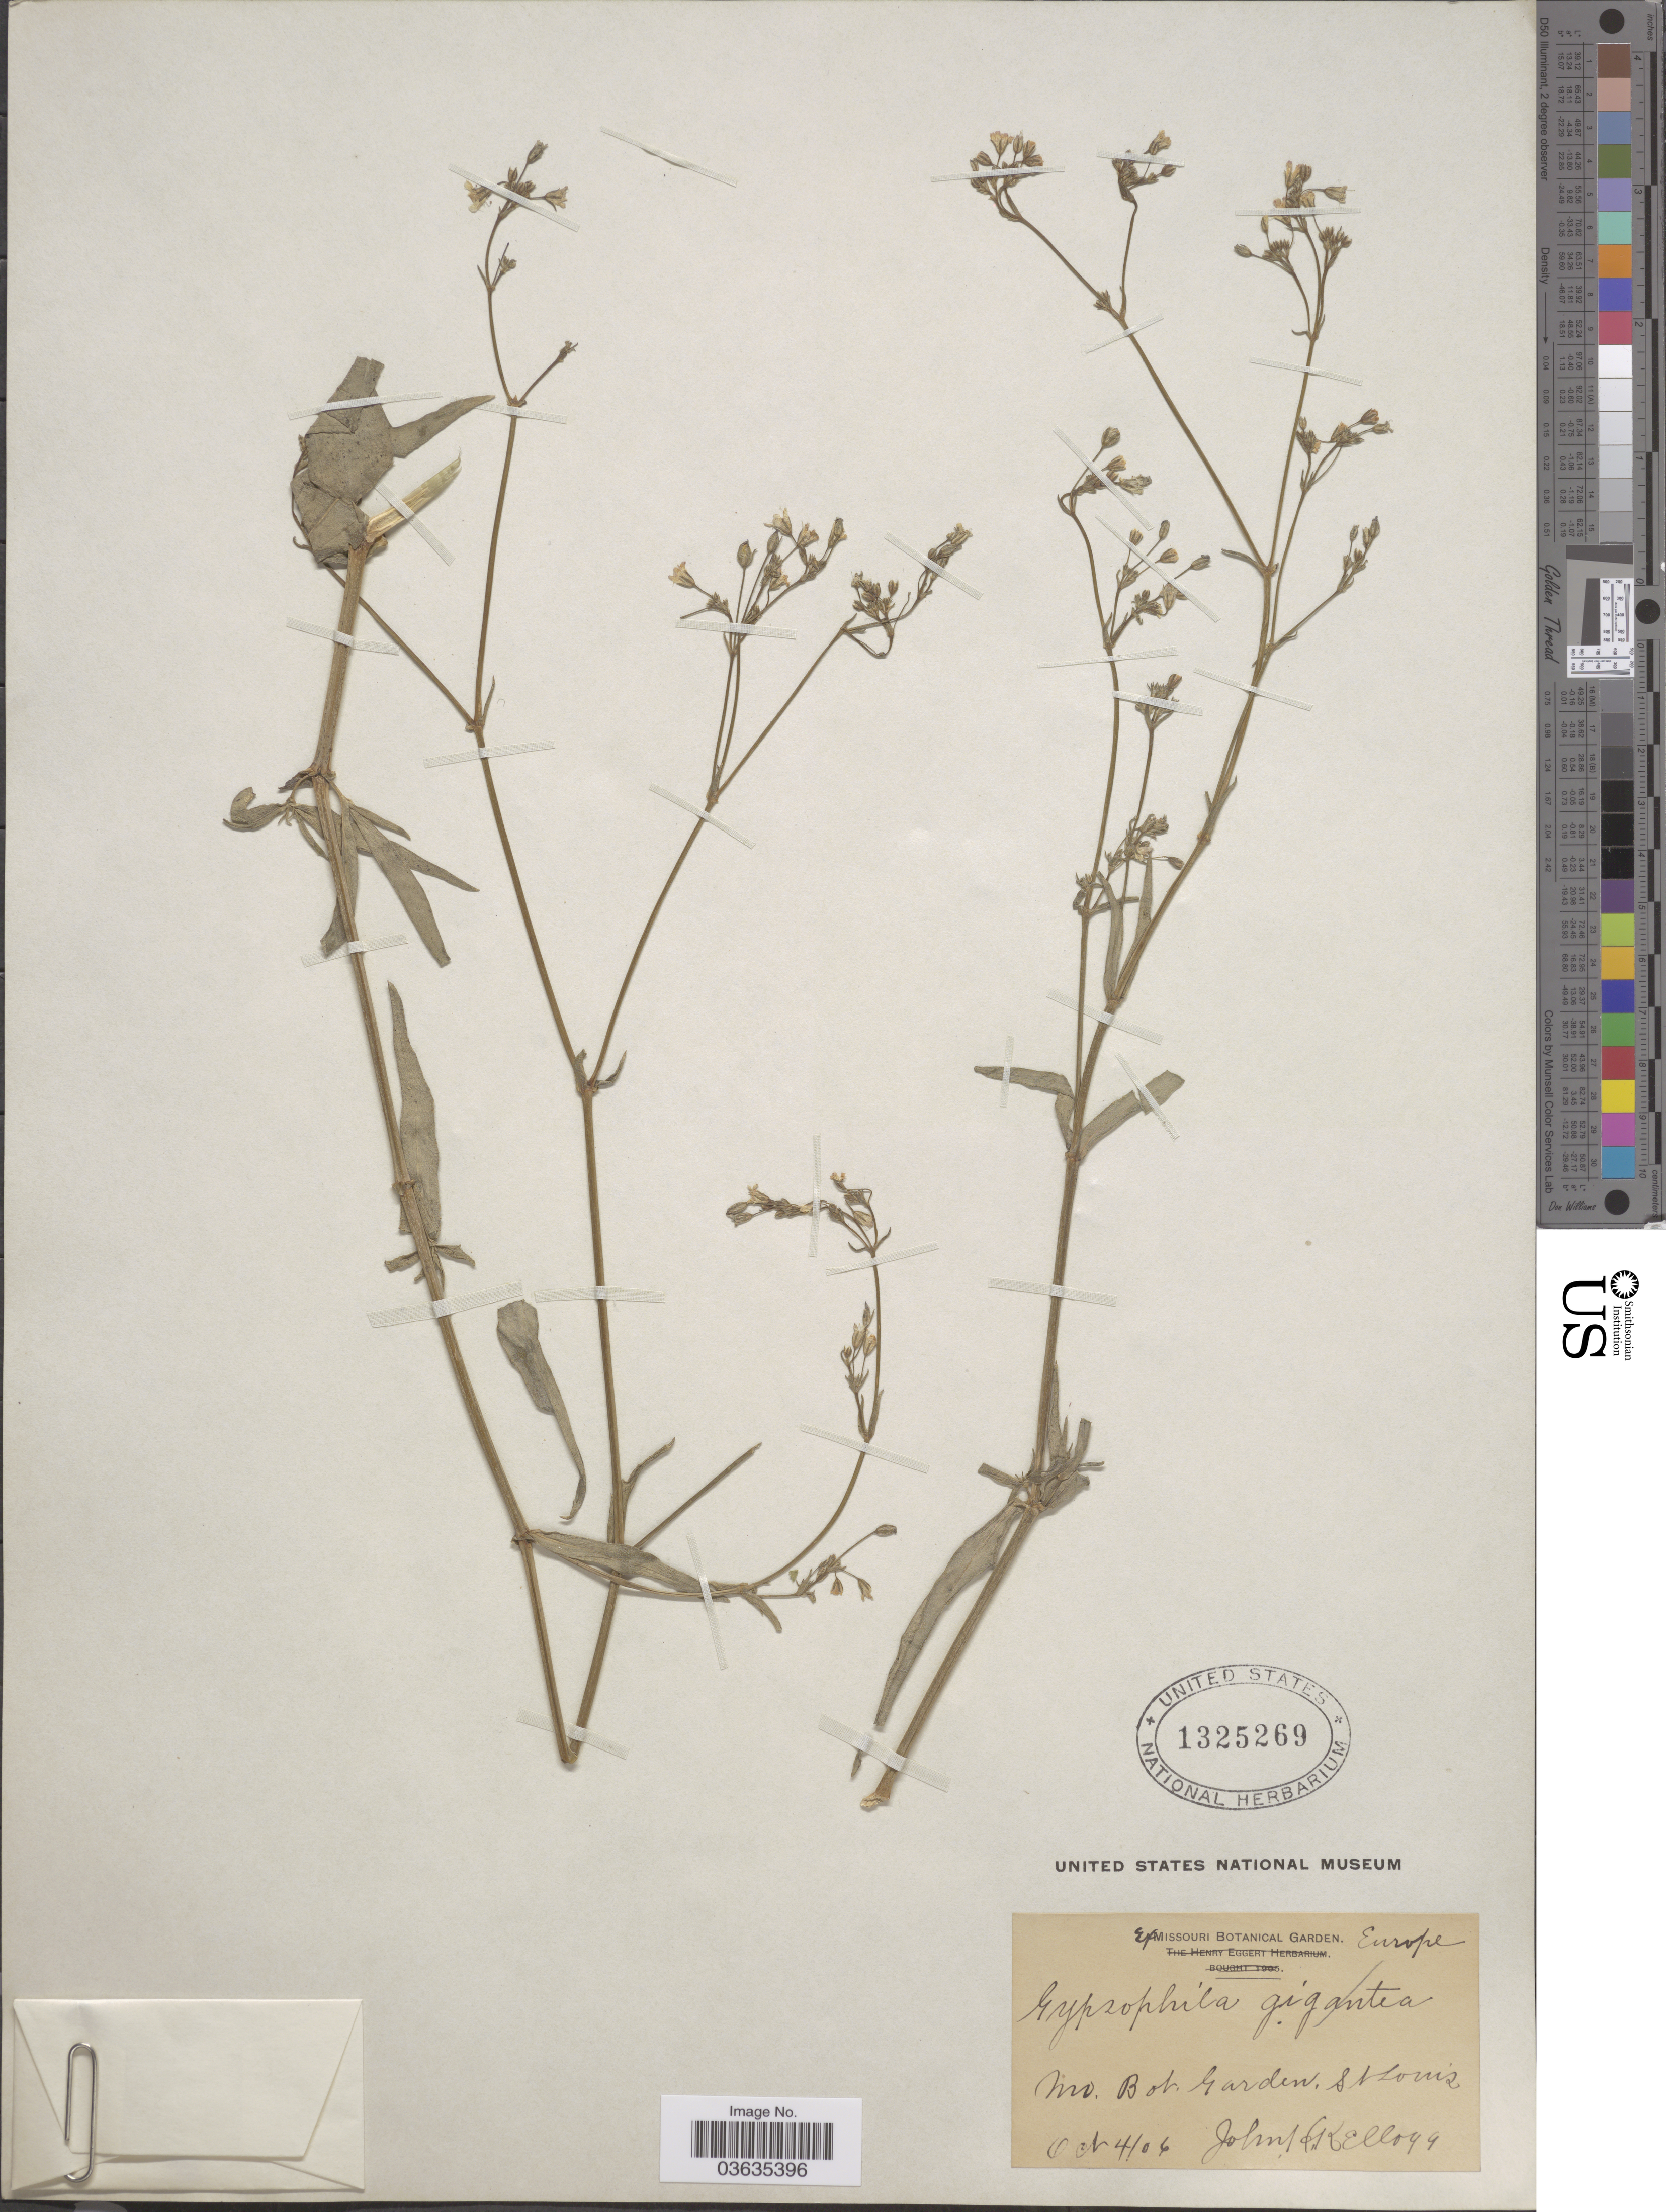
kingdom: Plantae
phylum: Tracheophyta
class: Magnoliopsida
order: Caryophyllales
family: Caryophyllaceae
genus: Gypsophila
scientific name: Gypsophila sp.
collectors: J. H. Kellogg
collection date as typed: Transcribed d/m/y: 4/10/6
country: United States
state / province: Missouri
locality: Mo. Bot. Garden. St Louis.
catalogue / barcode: US 1325269